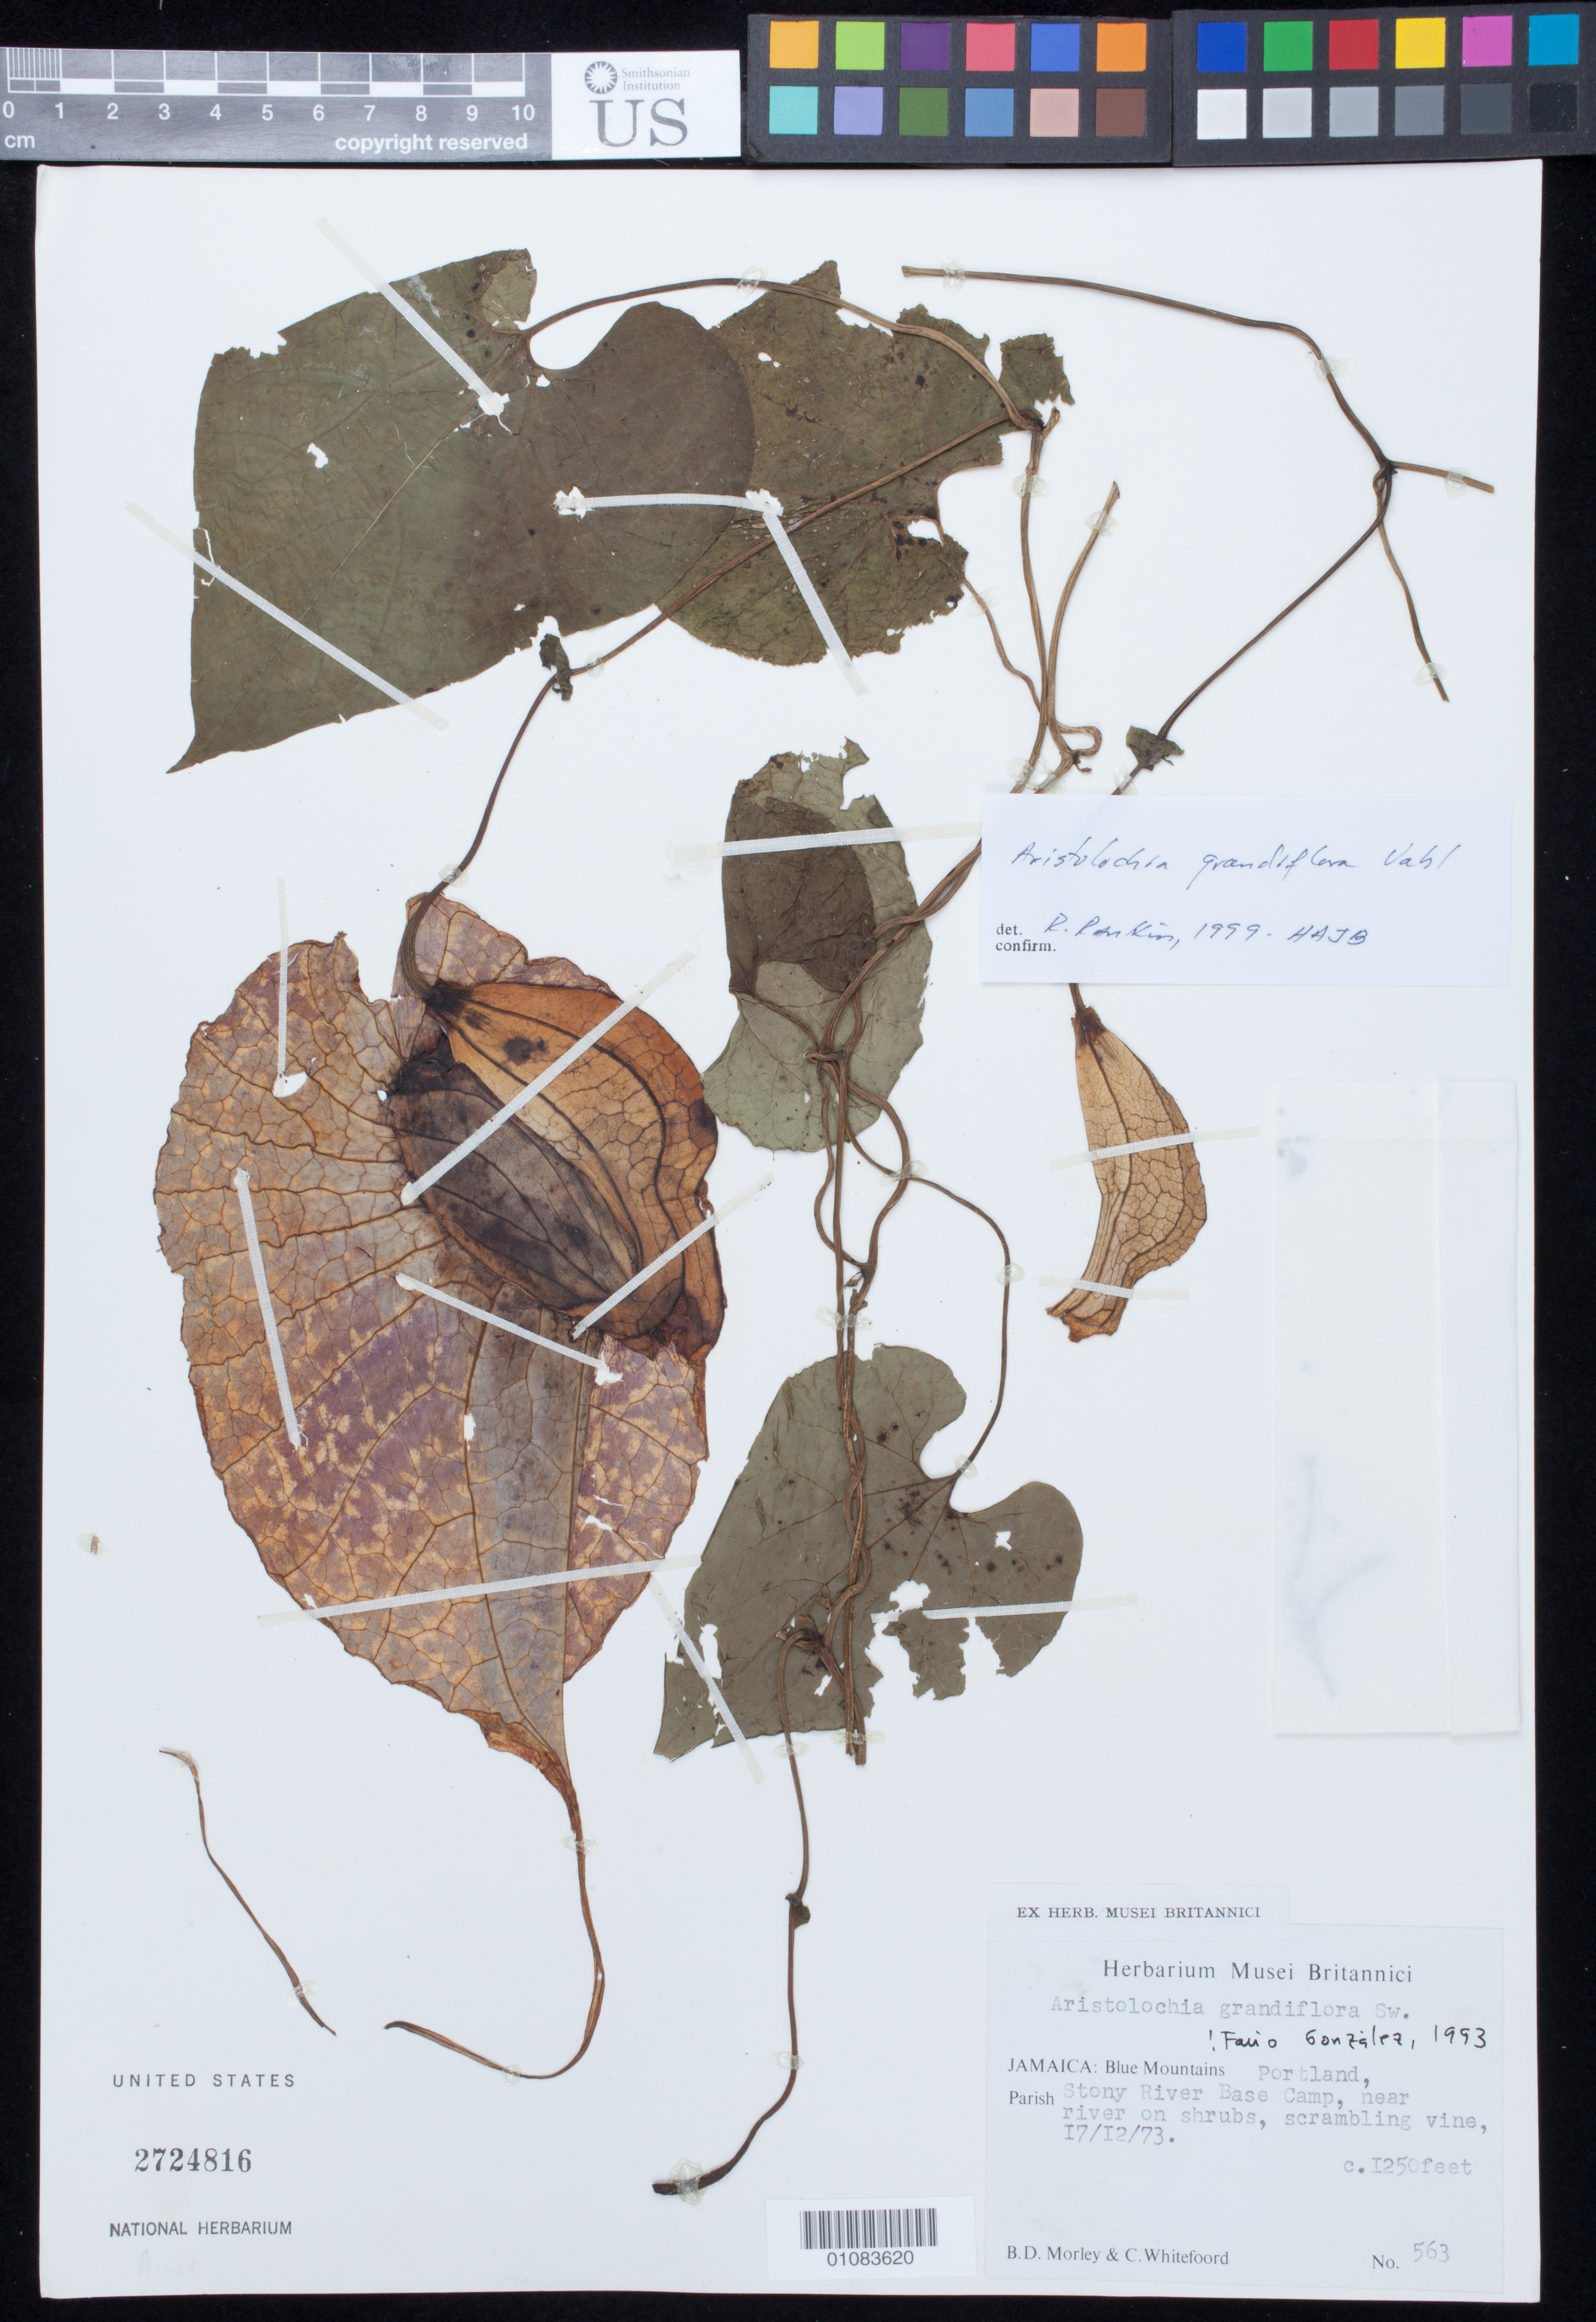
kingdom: Plantae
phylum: Tracheophyta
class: Magnoliopsida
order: Piperales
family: Aristolochiaceae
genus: Aristolochia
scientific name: Aristolochia grandiflora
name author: Sw.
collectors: B. D. Morley & C. Whitefoord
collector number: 563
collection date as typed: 17 Dec 1973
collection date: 1973-12-17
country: Jamaica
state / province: Portland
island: Jamaica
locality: Blue Mountains, Stony River Base Camp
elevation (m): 381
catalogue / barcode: US 2724816